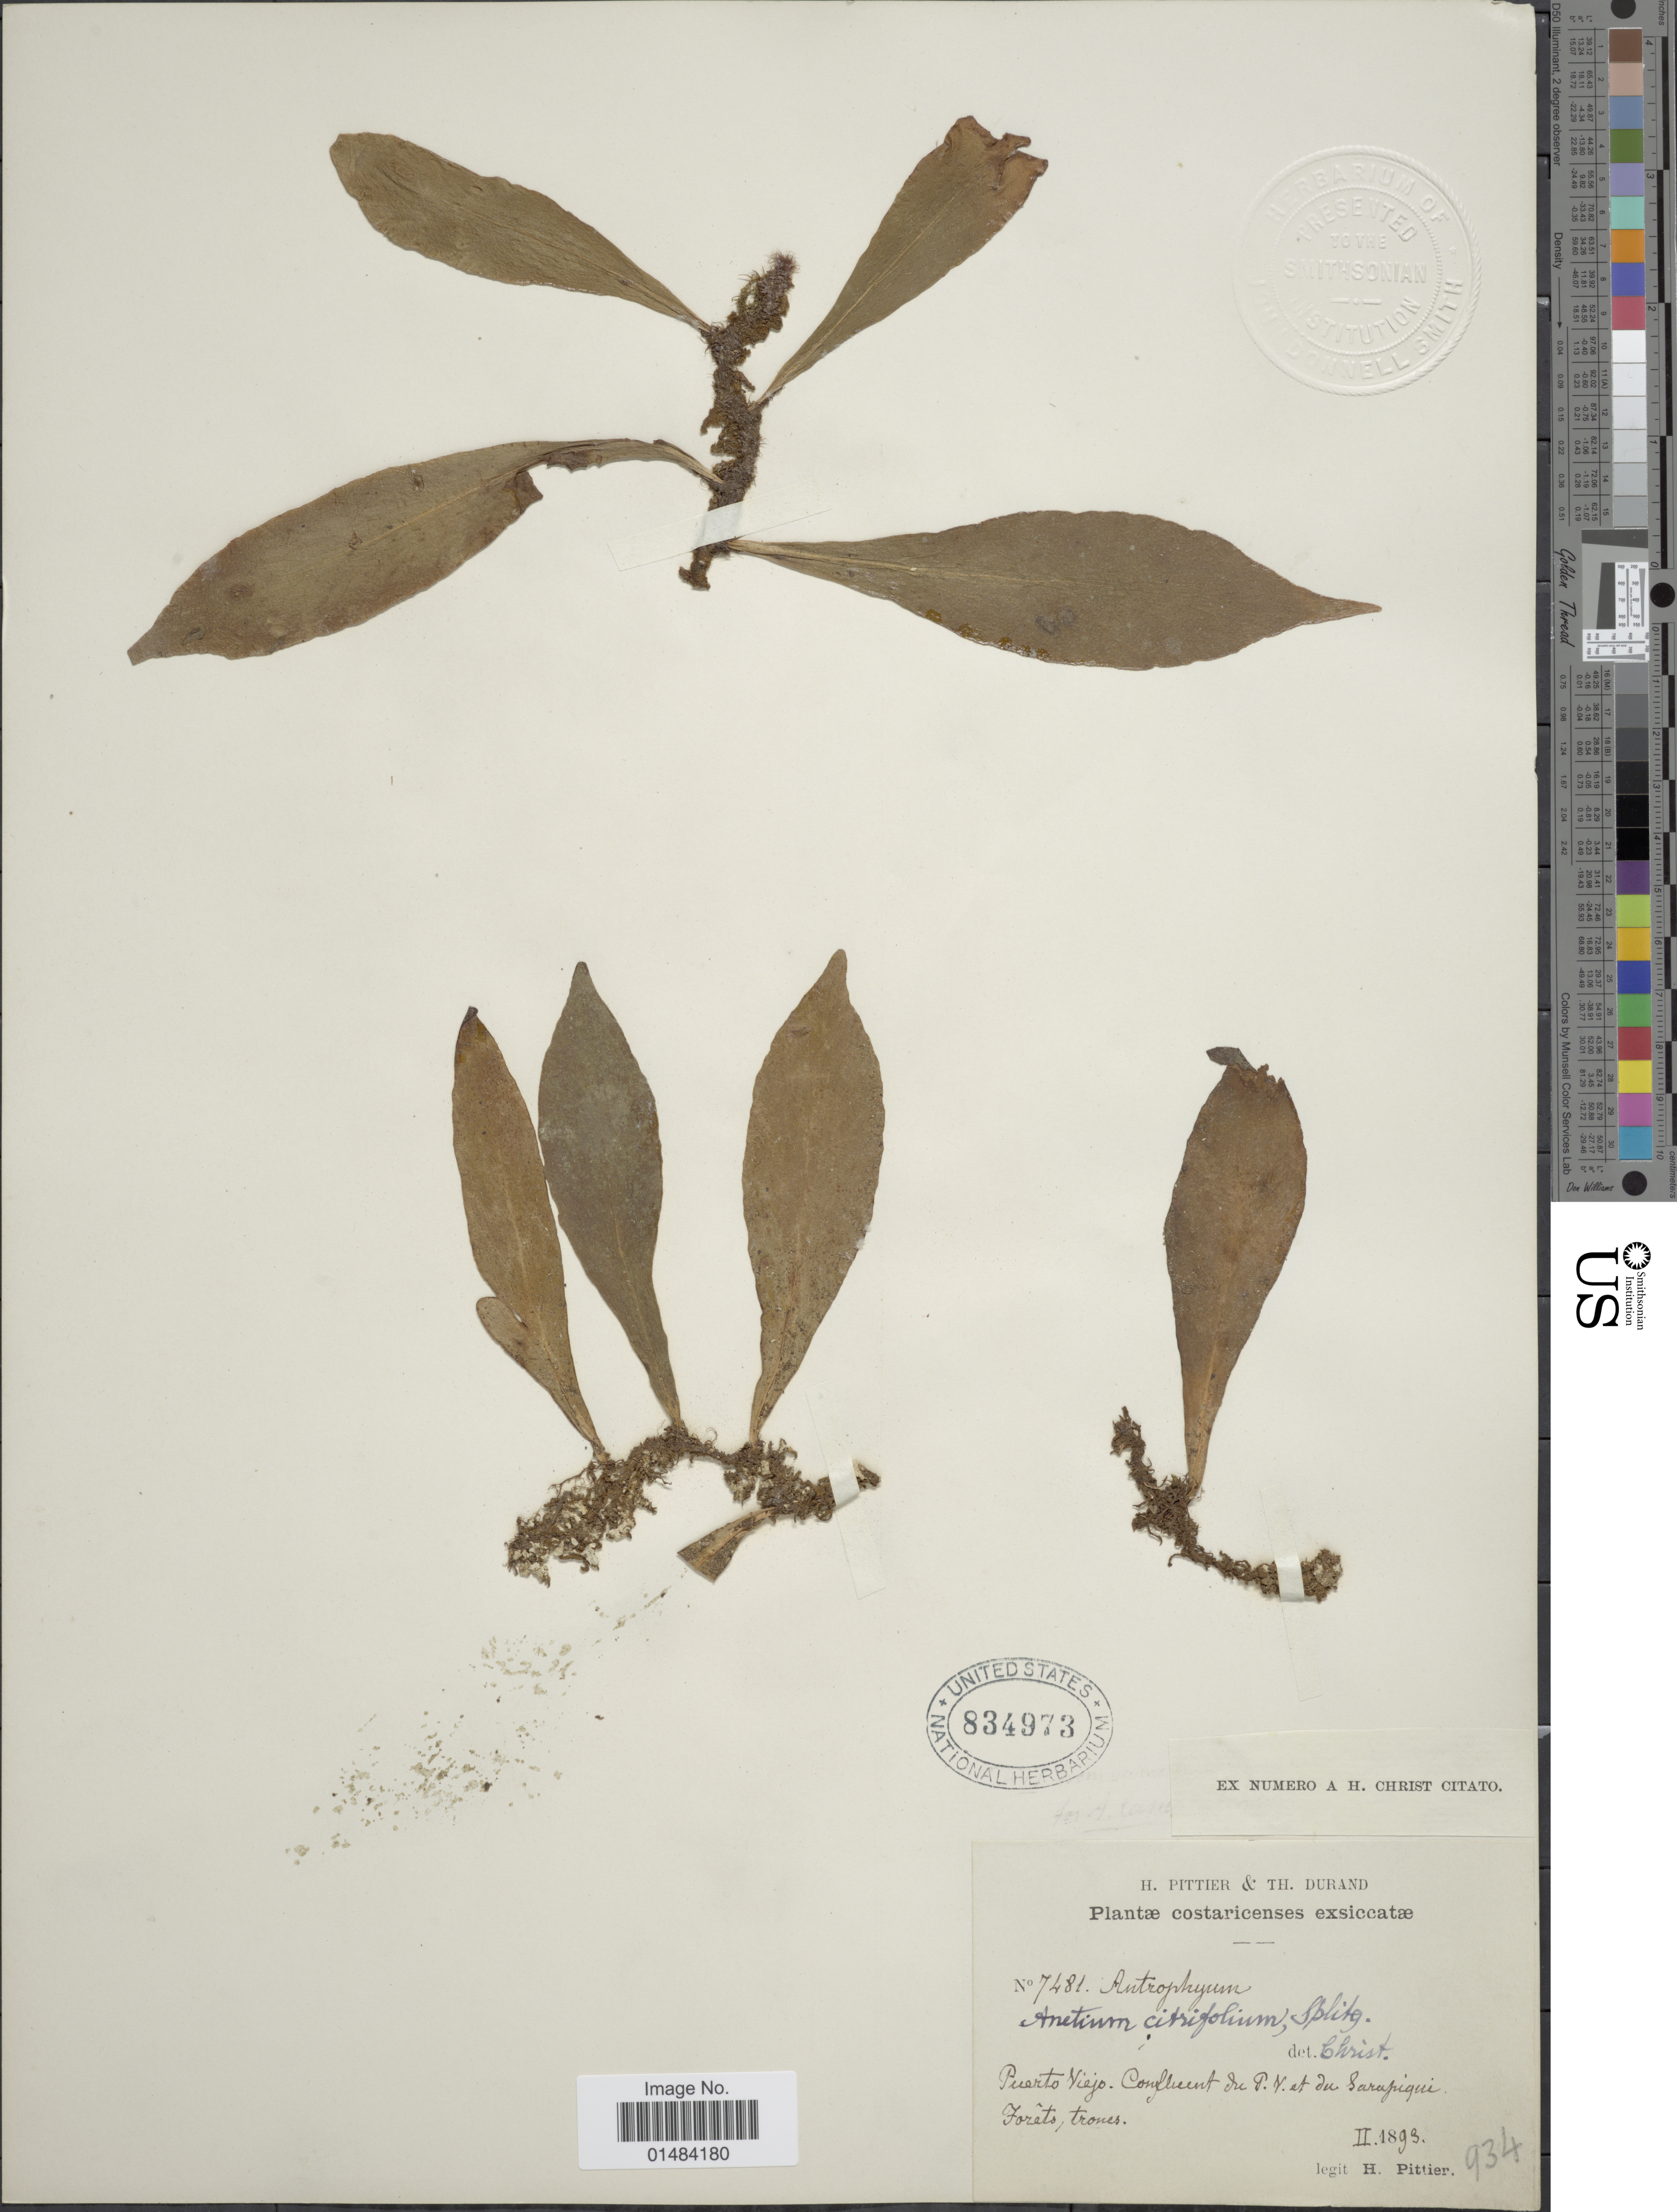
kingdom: Plantae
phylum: Tracheophyta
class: Polypodiopsida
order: Polypodiales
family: Pteridaceae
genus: Anetium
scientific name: Anetium citrifolium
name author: (L.) Splitg.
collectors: H. F. Pittier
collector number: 7481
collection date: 1893-02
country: Costa Rica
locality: Puerto Viejo, Confluent de. P. V. et du Sarapiqui Forests, trones.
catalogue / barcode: US 834973